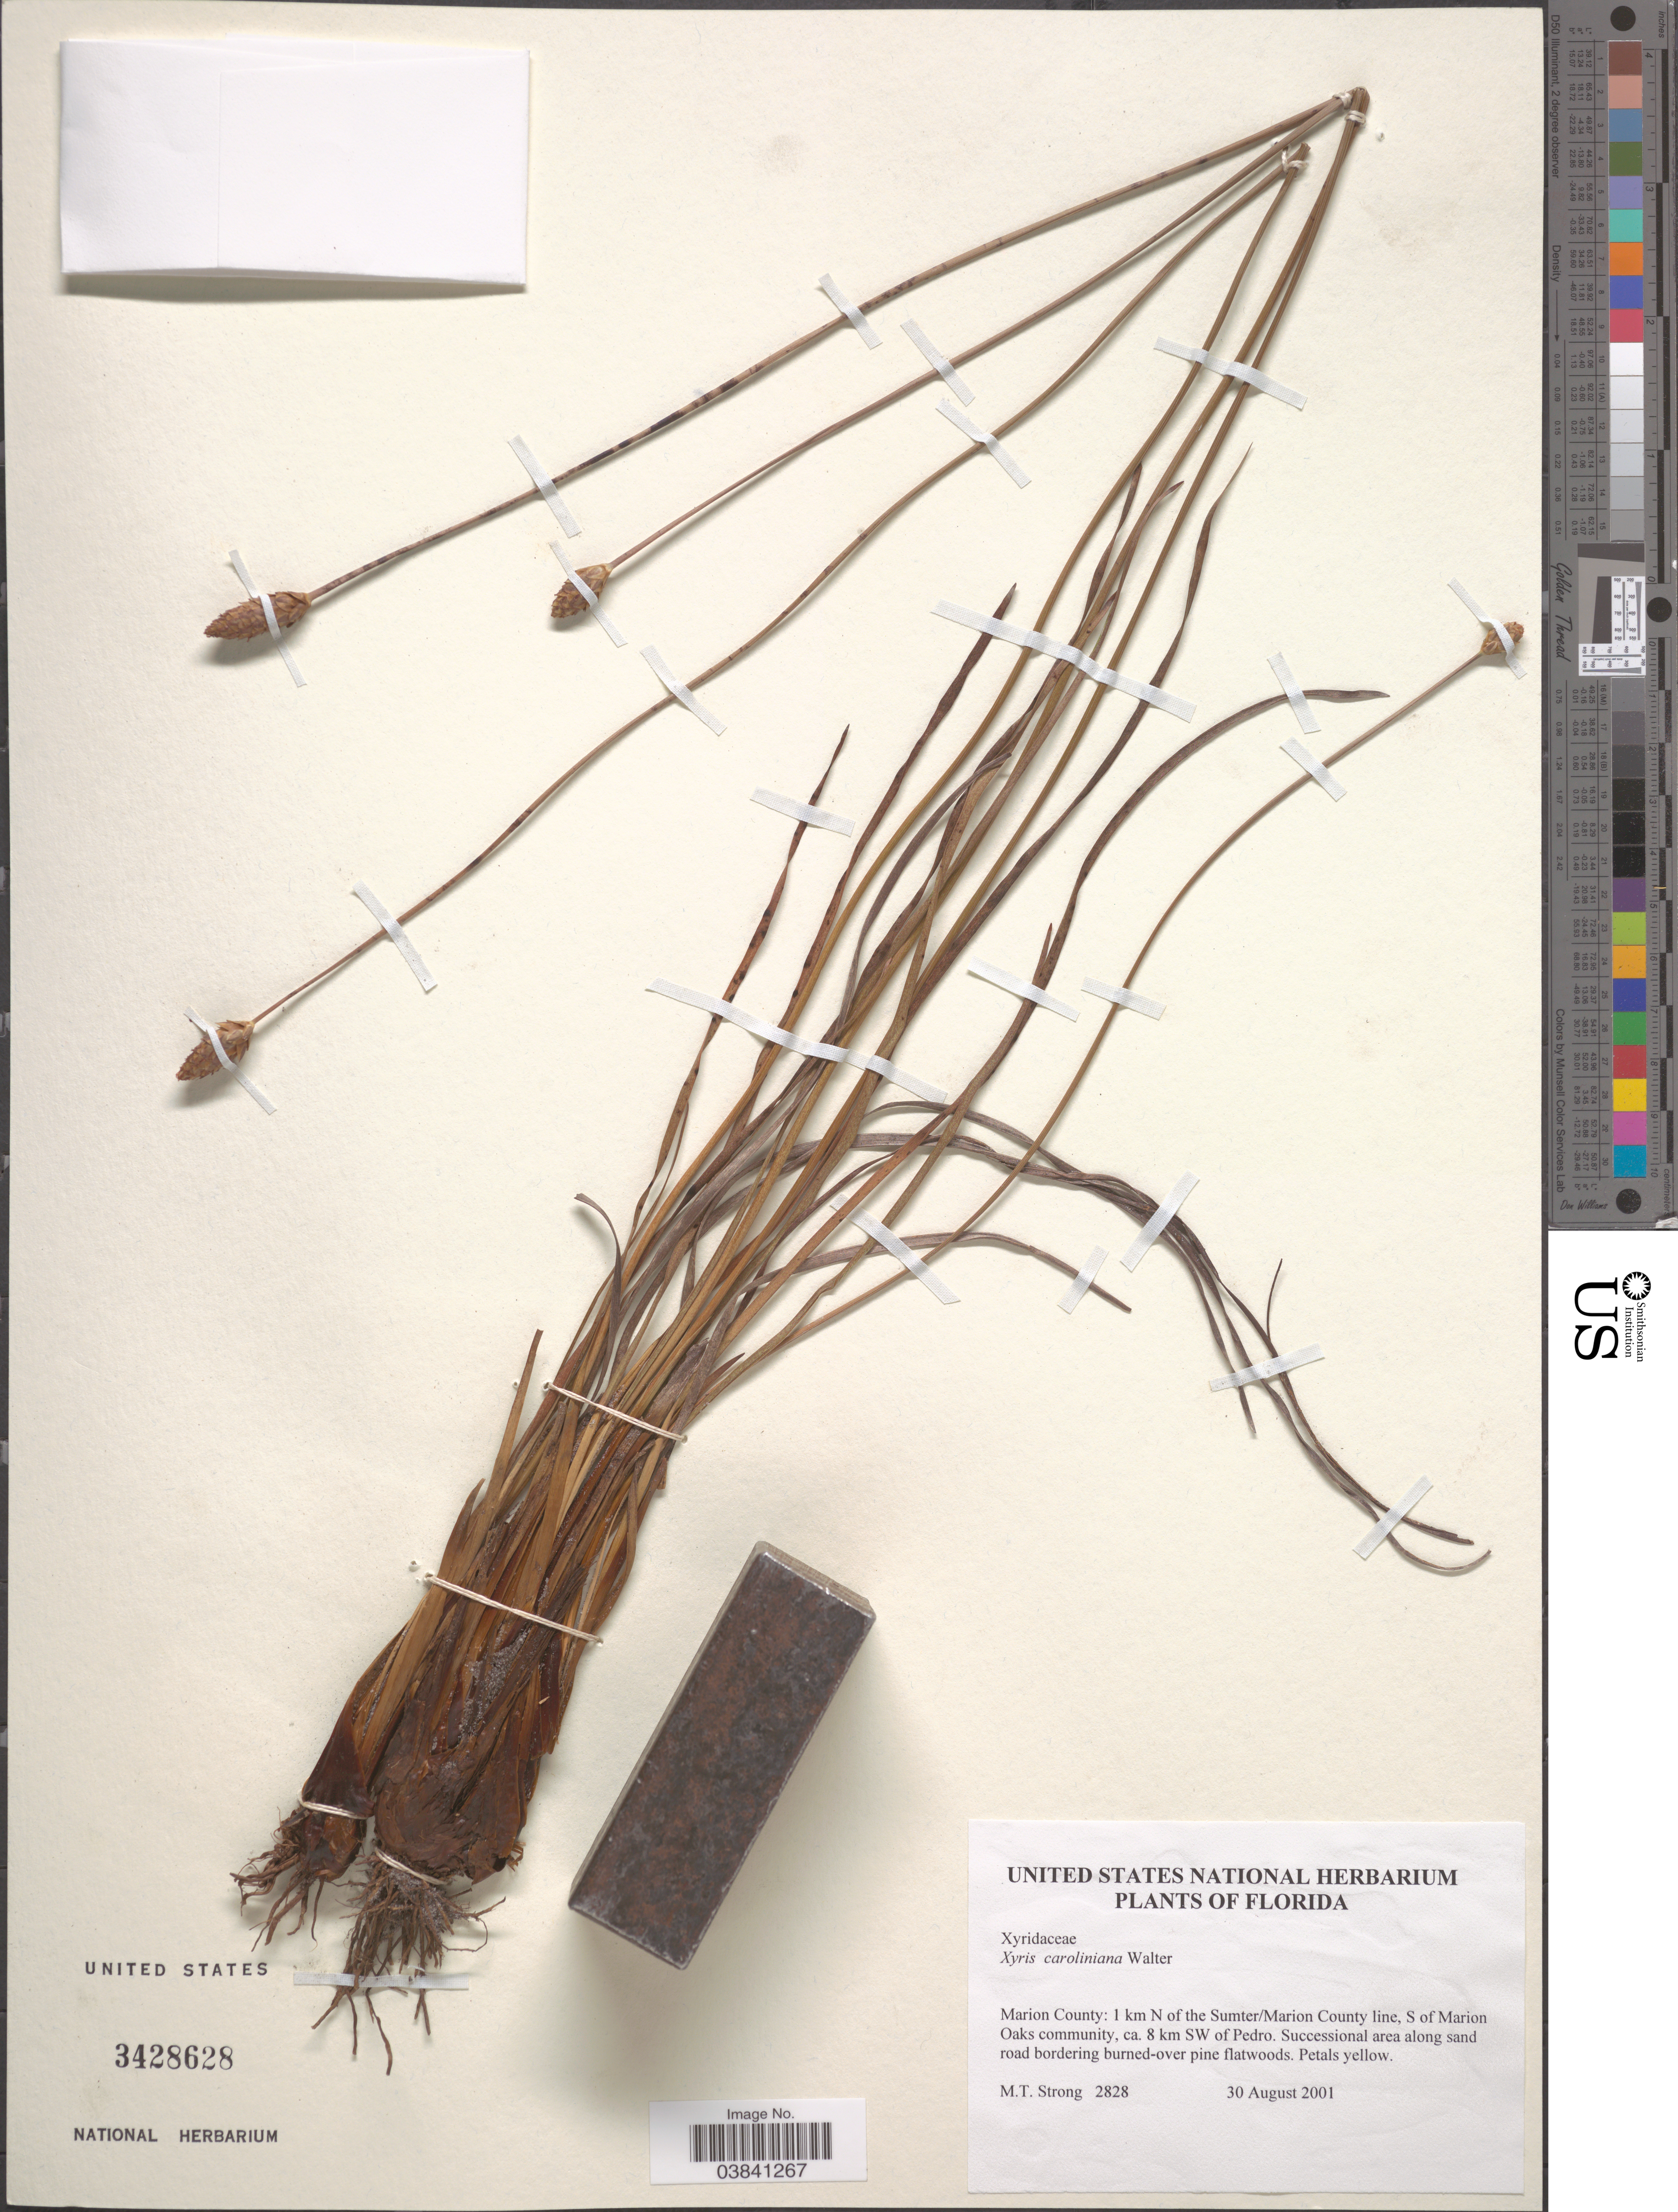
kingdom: Plantae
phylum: Tracheophyta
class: Liliopsida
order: Poales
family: Xyridaceae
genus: Xyris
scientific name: Xyris caroliniana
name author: Walter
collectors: M. T. Strong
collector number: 2828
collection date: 2001-08-30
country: United States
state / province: Florida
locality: Marion County: 1 km N of the Sumter/Marion County line, S of Marion Oaks community, ca. 8 km SW of Pedro. Successional area along sand road bordering burned-over pine flatwoods.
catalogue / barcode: US 3428628